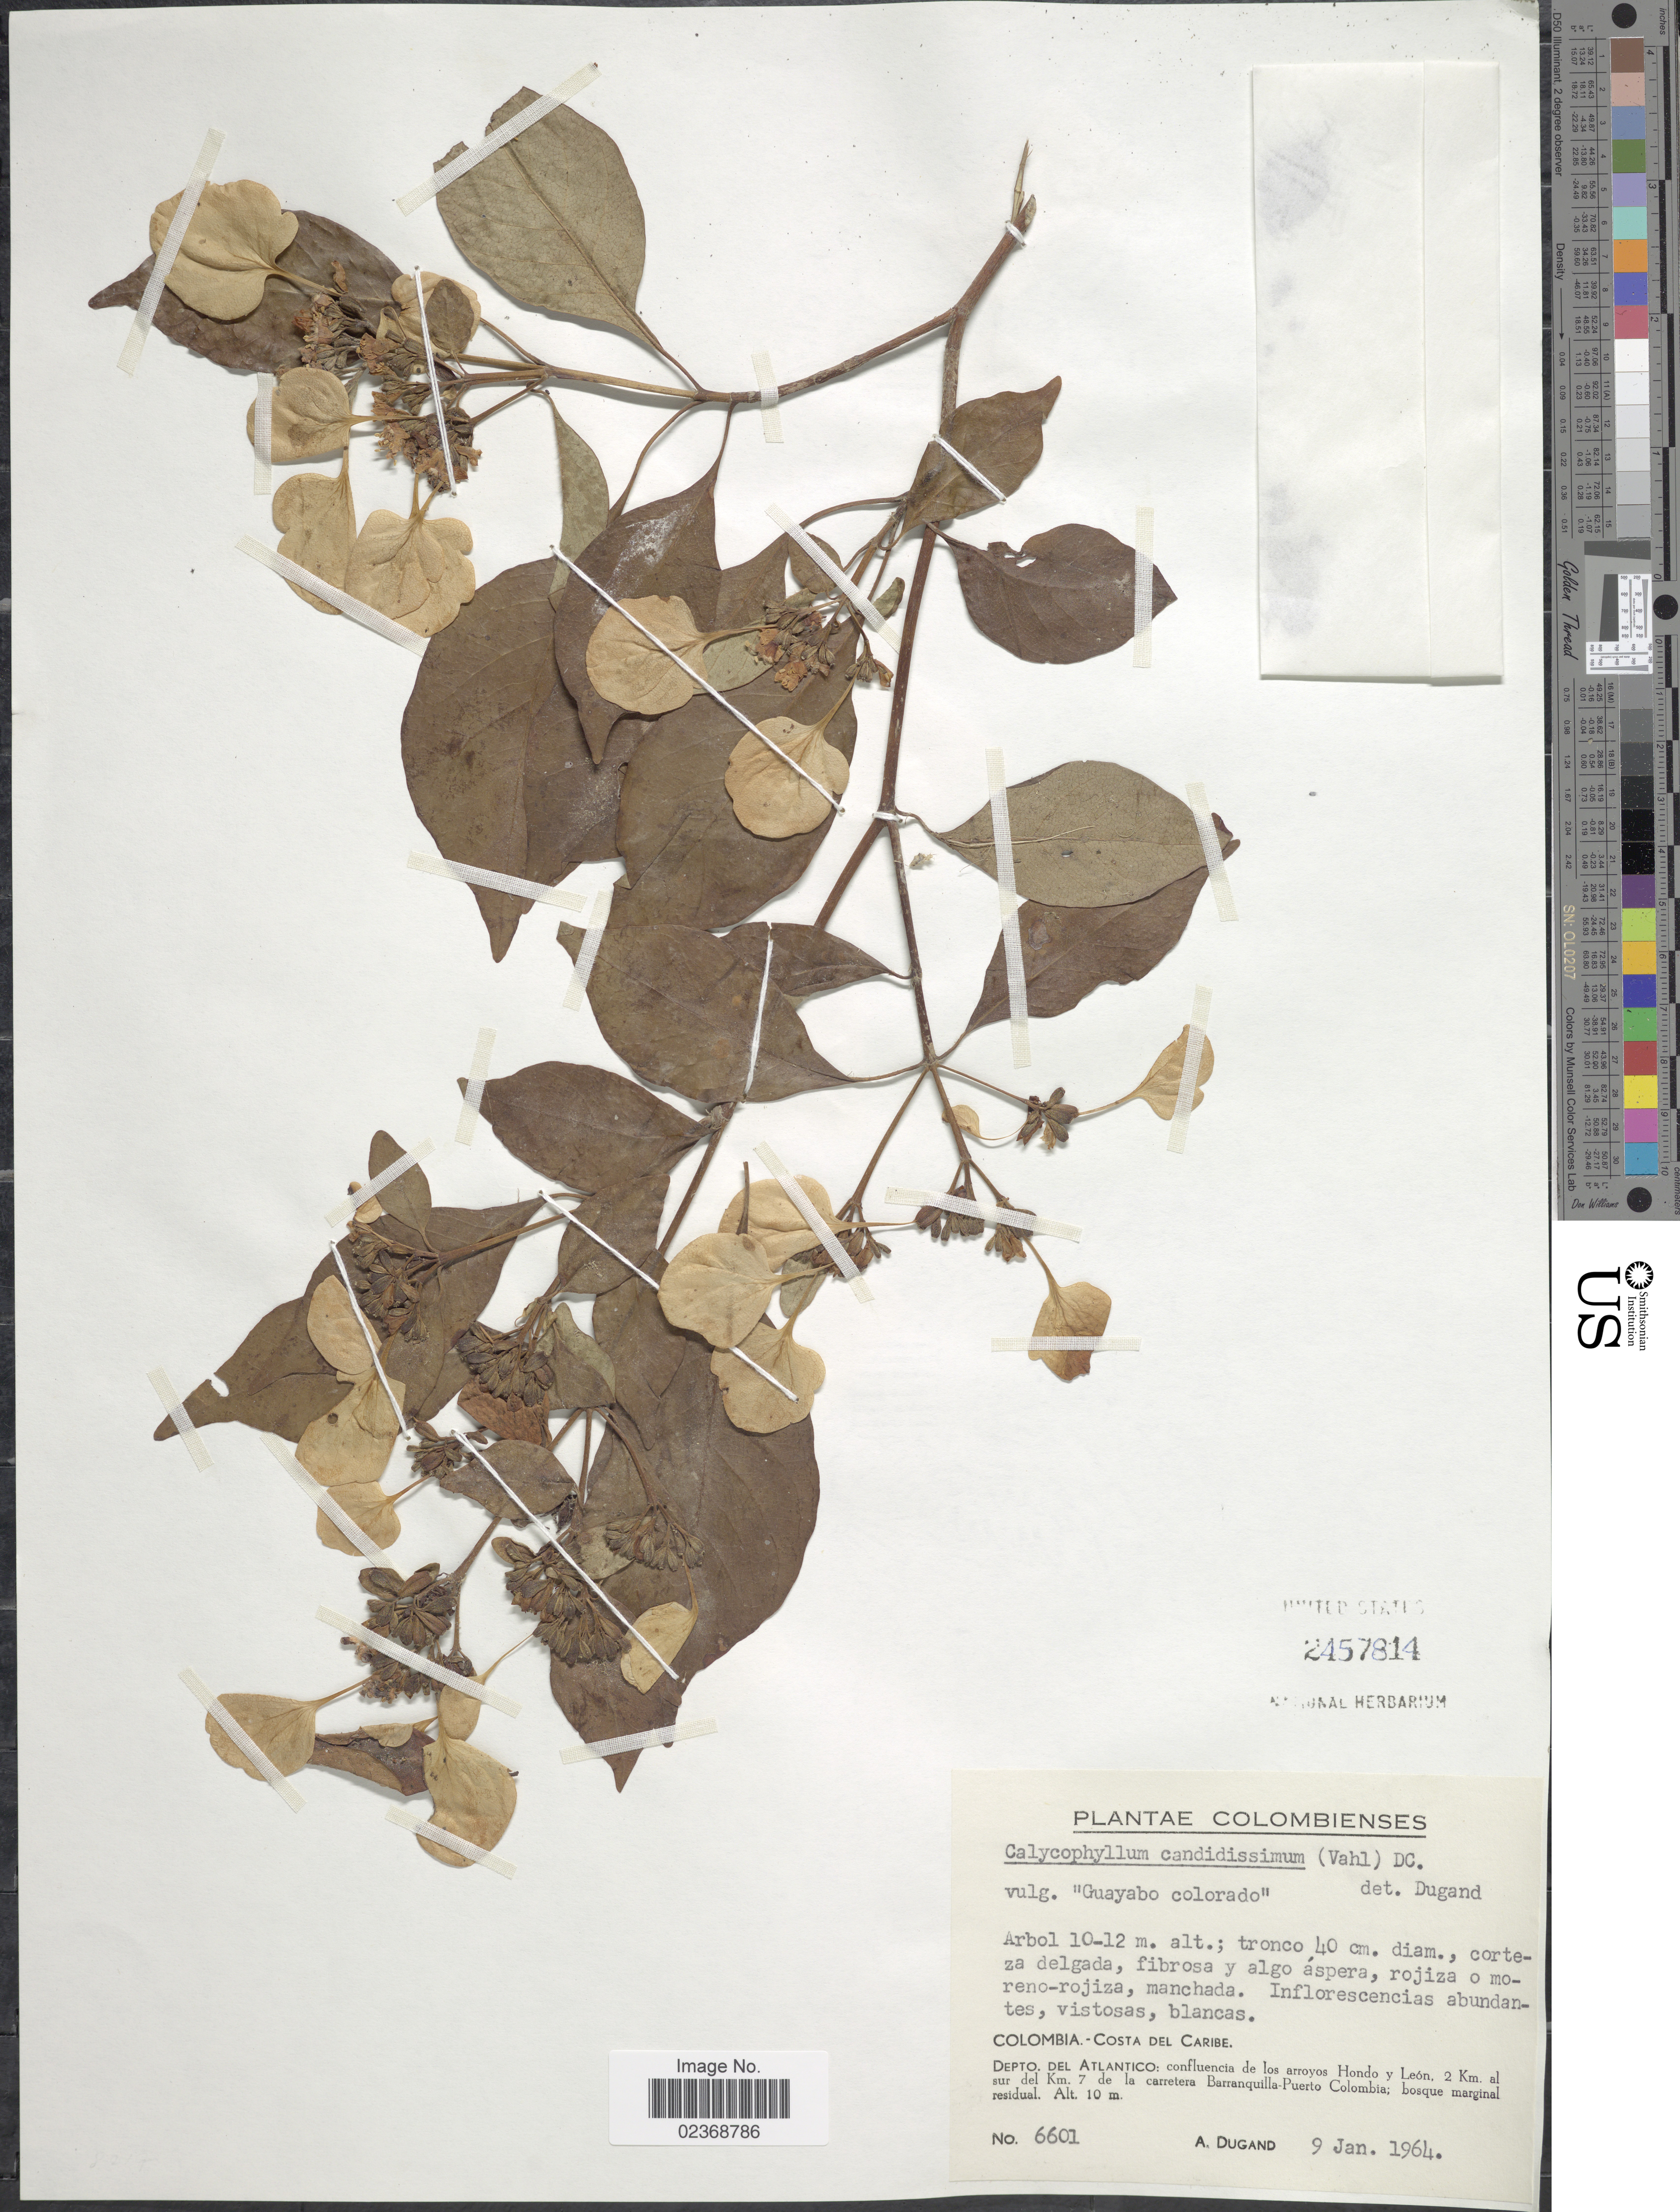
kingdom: Plantae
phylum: Tracheophyta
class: Magnoliopsida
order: Gentianales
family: Rubiaceae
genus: Calycophyllum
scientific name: Calycophyllum candidissimum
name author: (Vahl) DC.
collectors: A. Dugand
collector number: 6601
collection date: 1964-01-09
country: Colombia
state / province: Atlántico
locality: Costa del Caribe. Confluencia de los arroyos Hondo y Leon, 2 Km. al sur del Km. 7 de la carretera Barranquilla-Puerto Colombia; bosque marginal residual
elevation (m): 10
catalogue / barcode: US 2457814